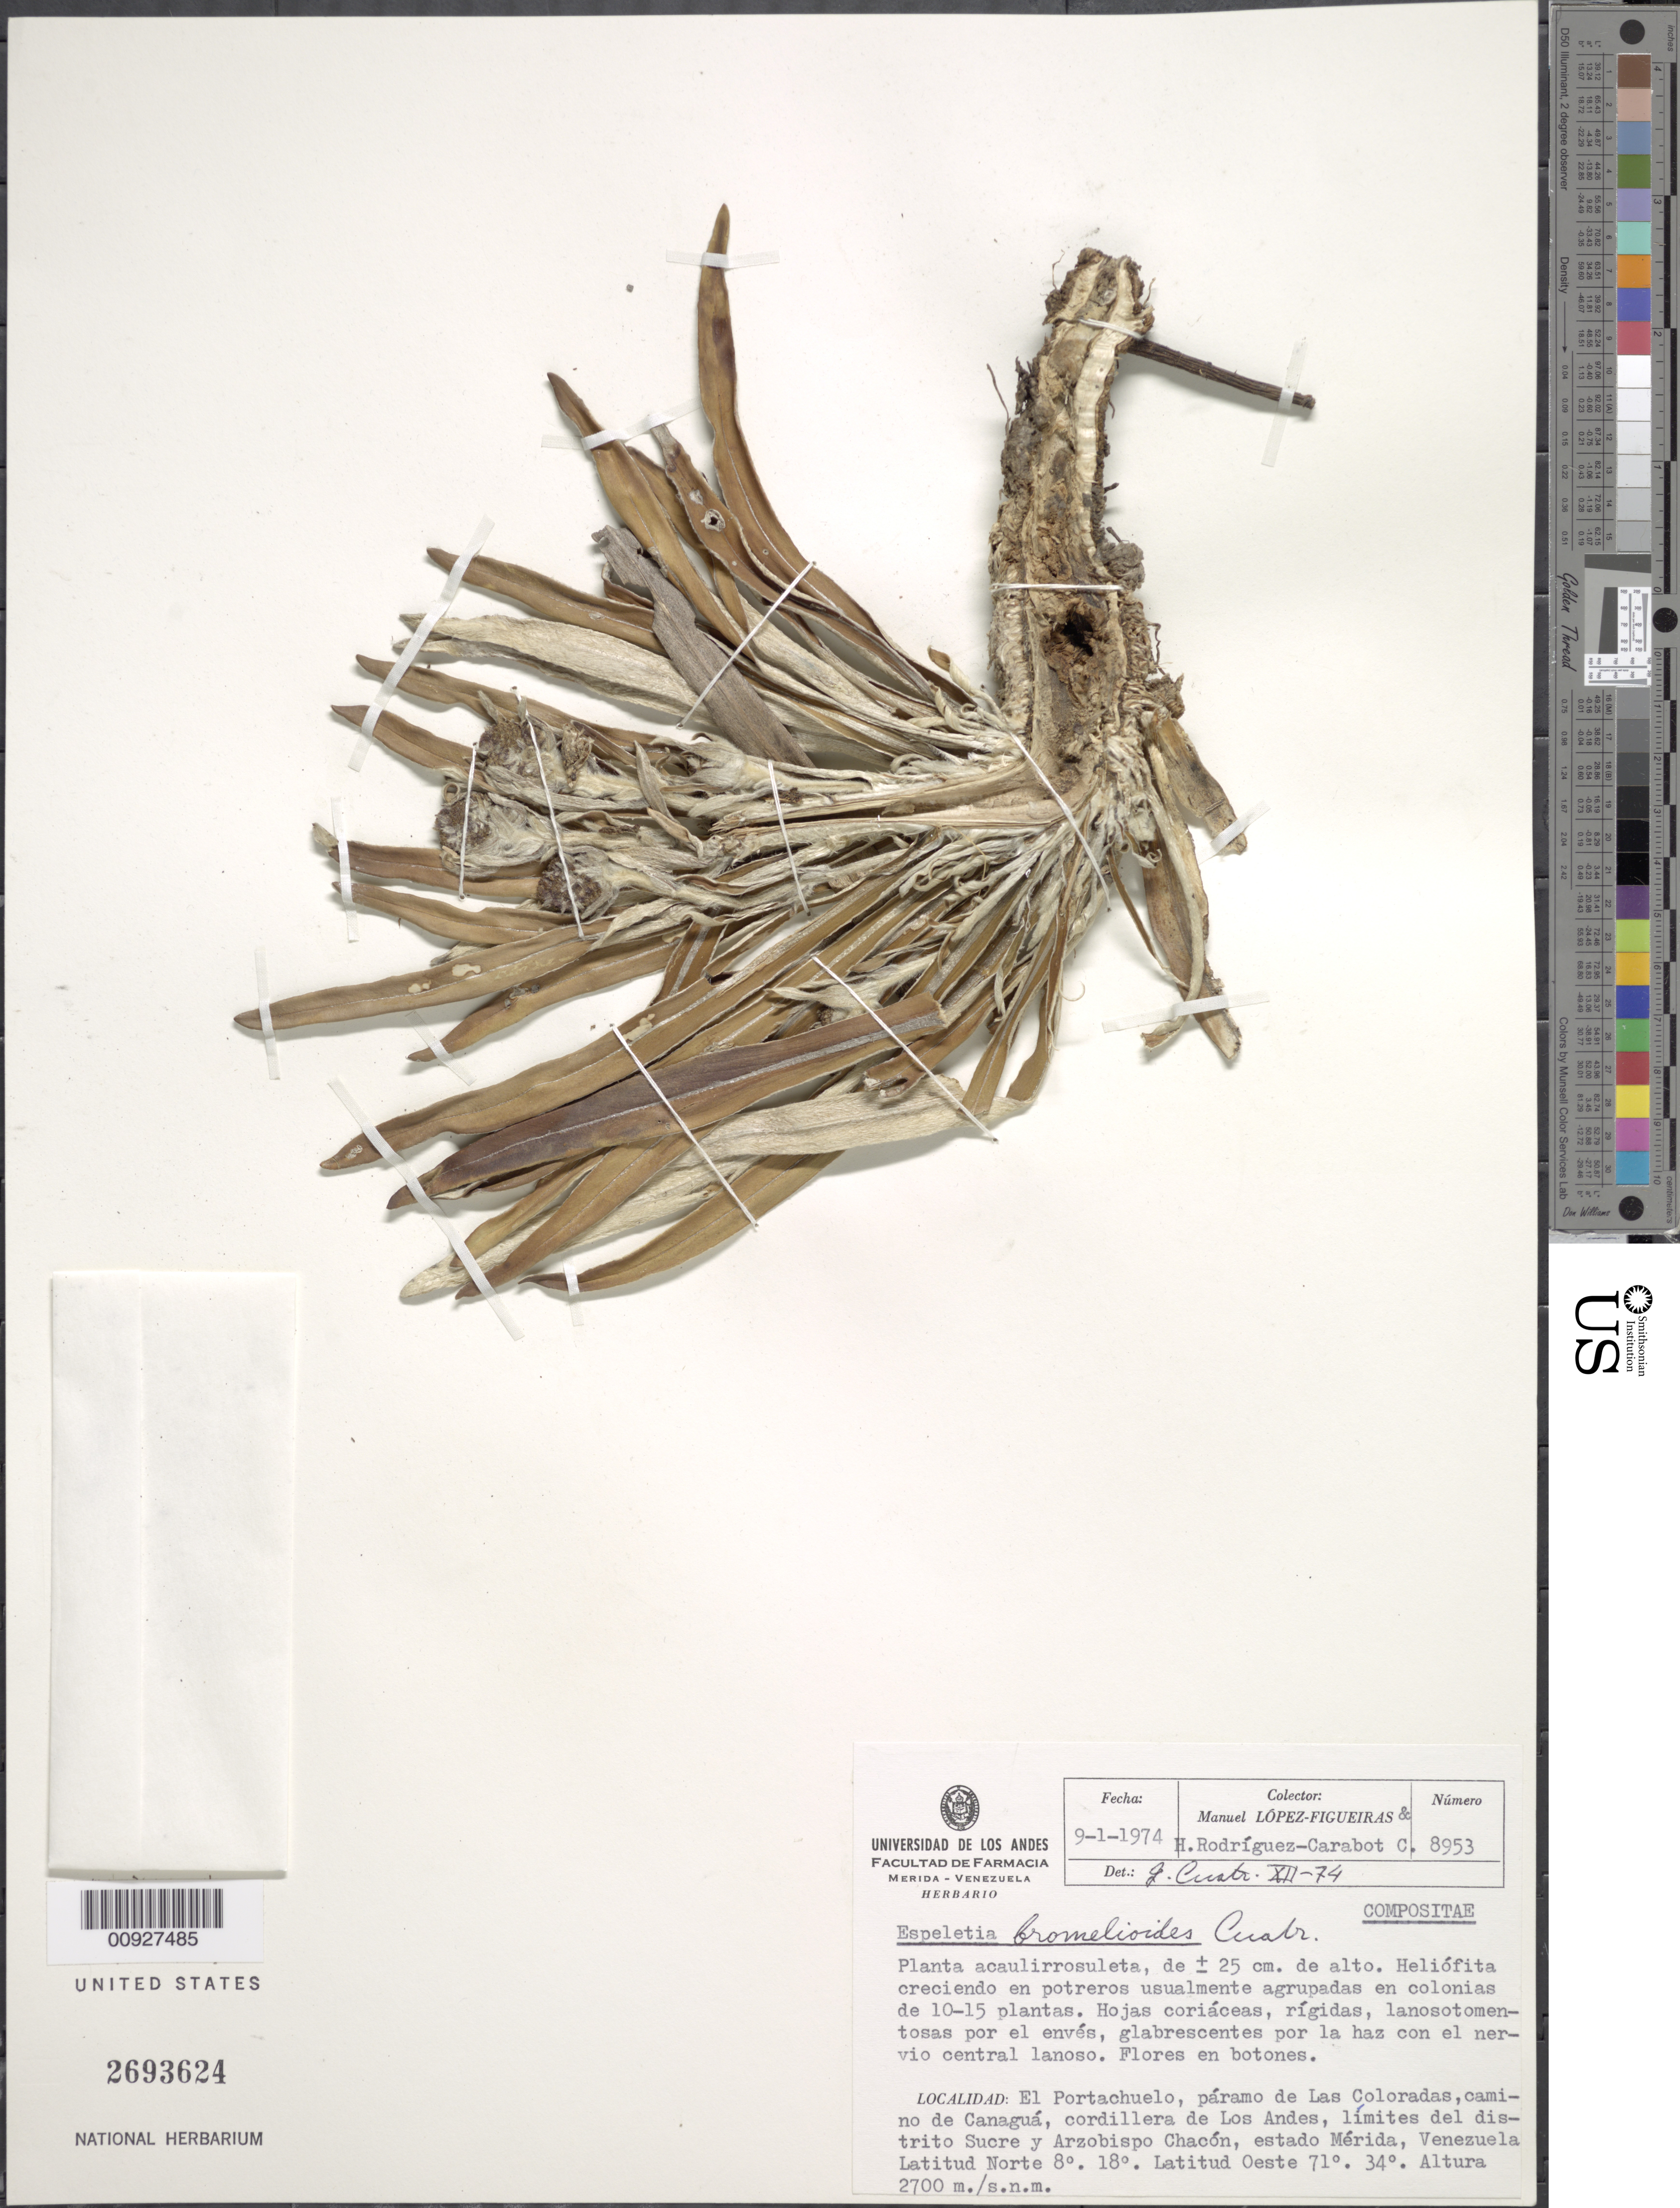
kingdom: Plantae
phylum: Tracheophyta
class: Magnoliopsida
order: Asterales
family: Asteraceae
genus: Ruilopezia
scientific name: Ruilopezia bromelioides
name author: (Cuatrec.) Cuatrec.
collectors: M. López Figueiras & H. Rodriguez-Carabot C.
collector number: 8953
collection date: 1974-01-09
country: Venezuela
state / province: Mérida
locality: El Portachuelo, paramo de Las Coloradas, camino de Canagua, Cordillera de Los Andes, limites del Distrito Sucre y Arzobispo Chacon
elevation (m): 2700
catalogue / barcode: US 2693624